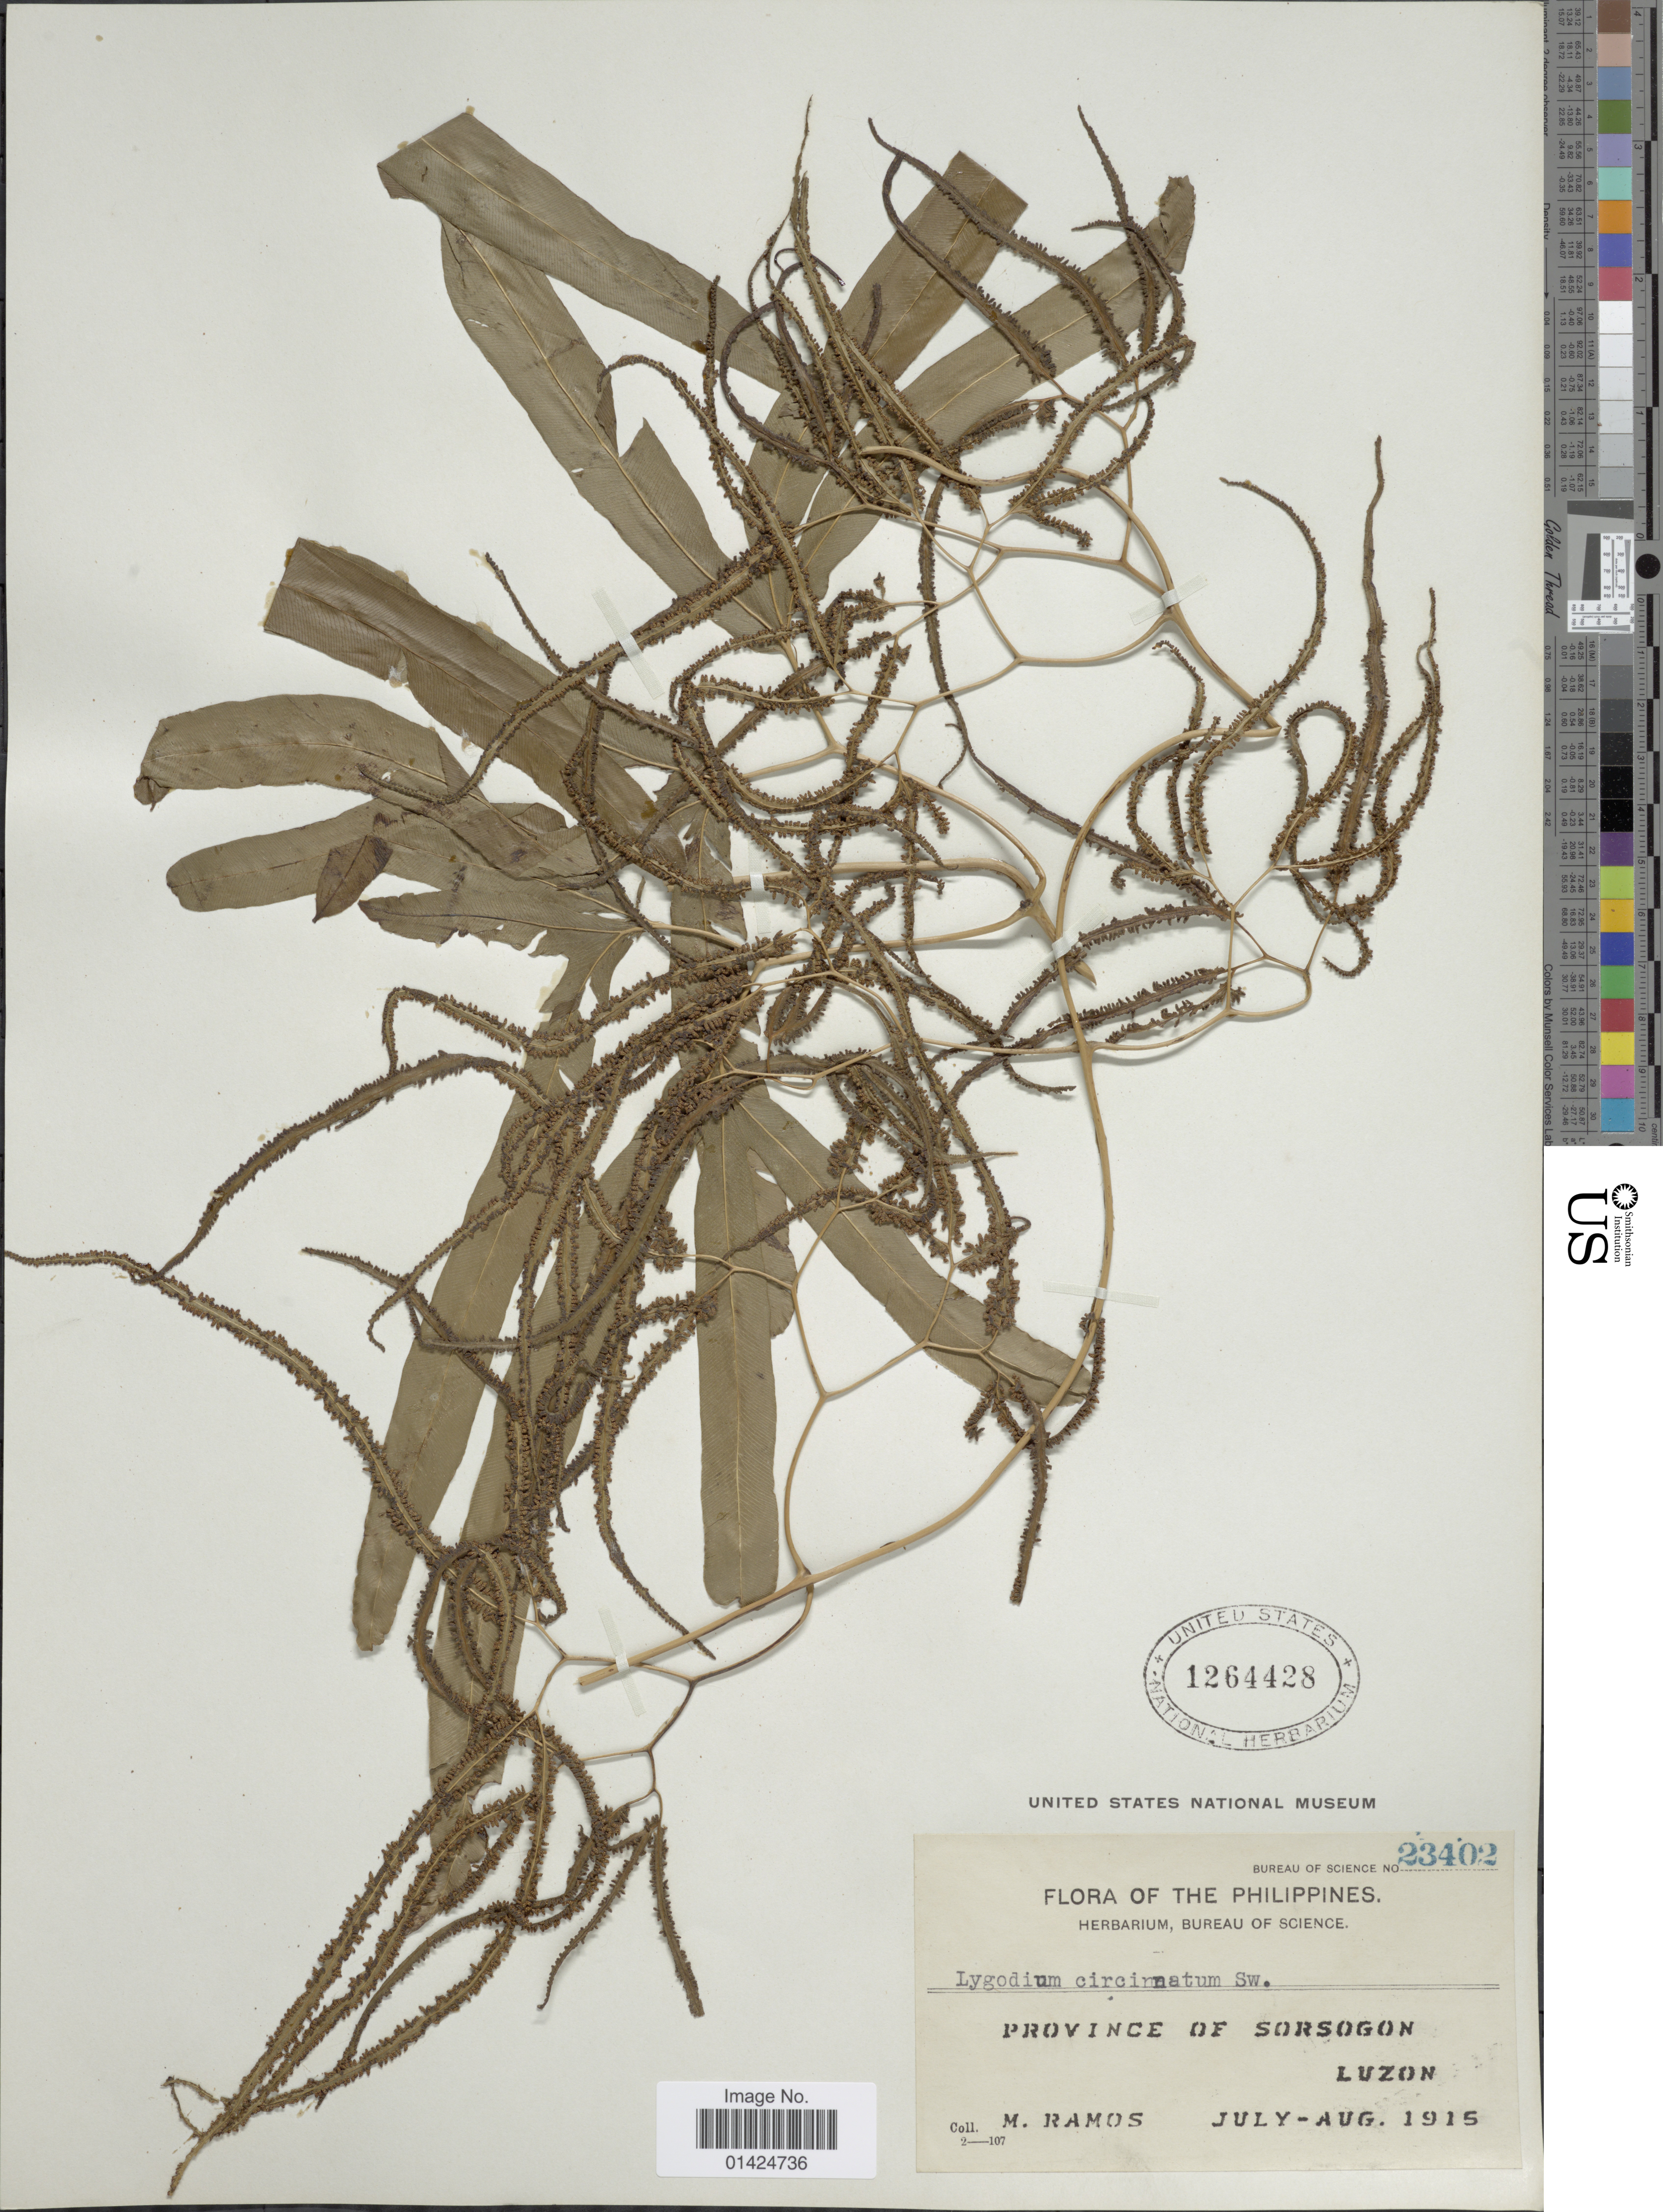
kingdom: Plantae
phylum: Tracheophyta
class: Polypodiopsida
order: Schizaeales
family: Lygodiaceae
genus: Lygodium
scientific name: Lygodium circinnatum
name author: (Burm. f.) Sw.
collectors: M. Ramos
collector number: Bureau of Science 23402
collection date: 1915-07/1915-08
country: Philippines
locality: Province of Sorsogon. Luzon.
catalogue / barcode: US 1264428